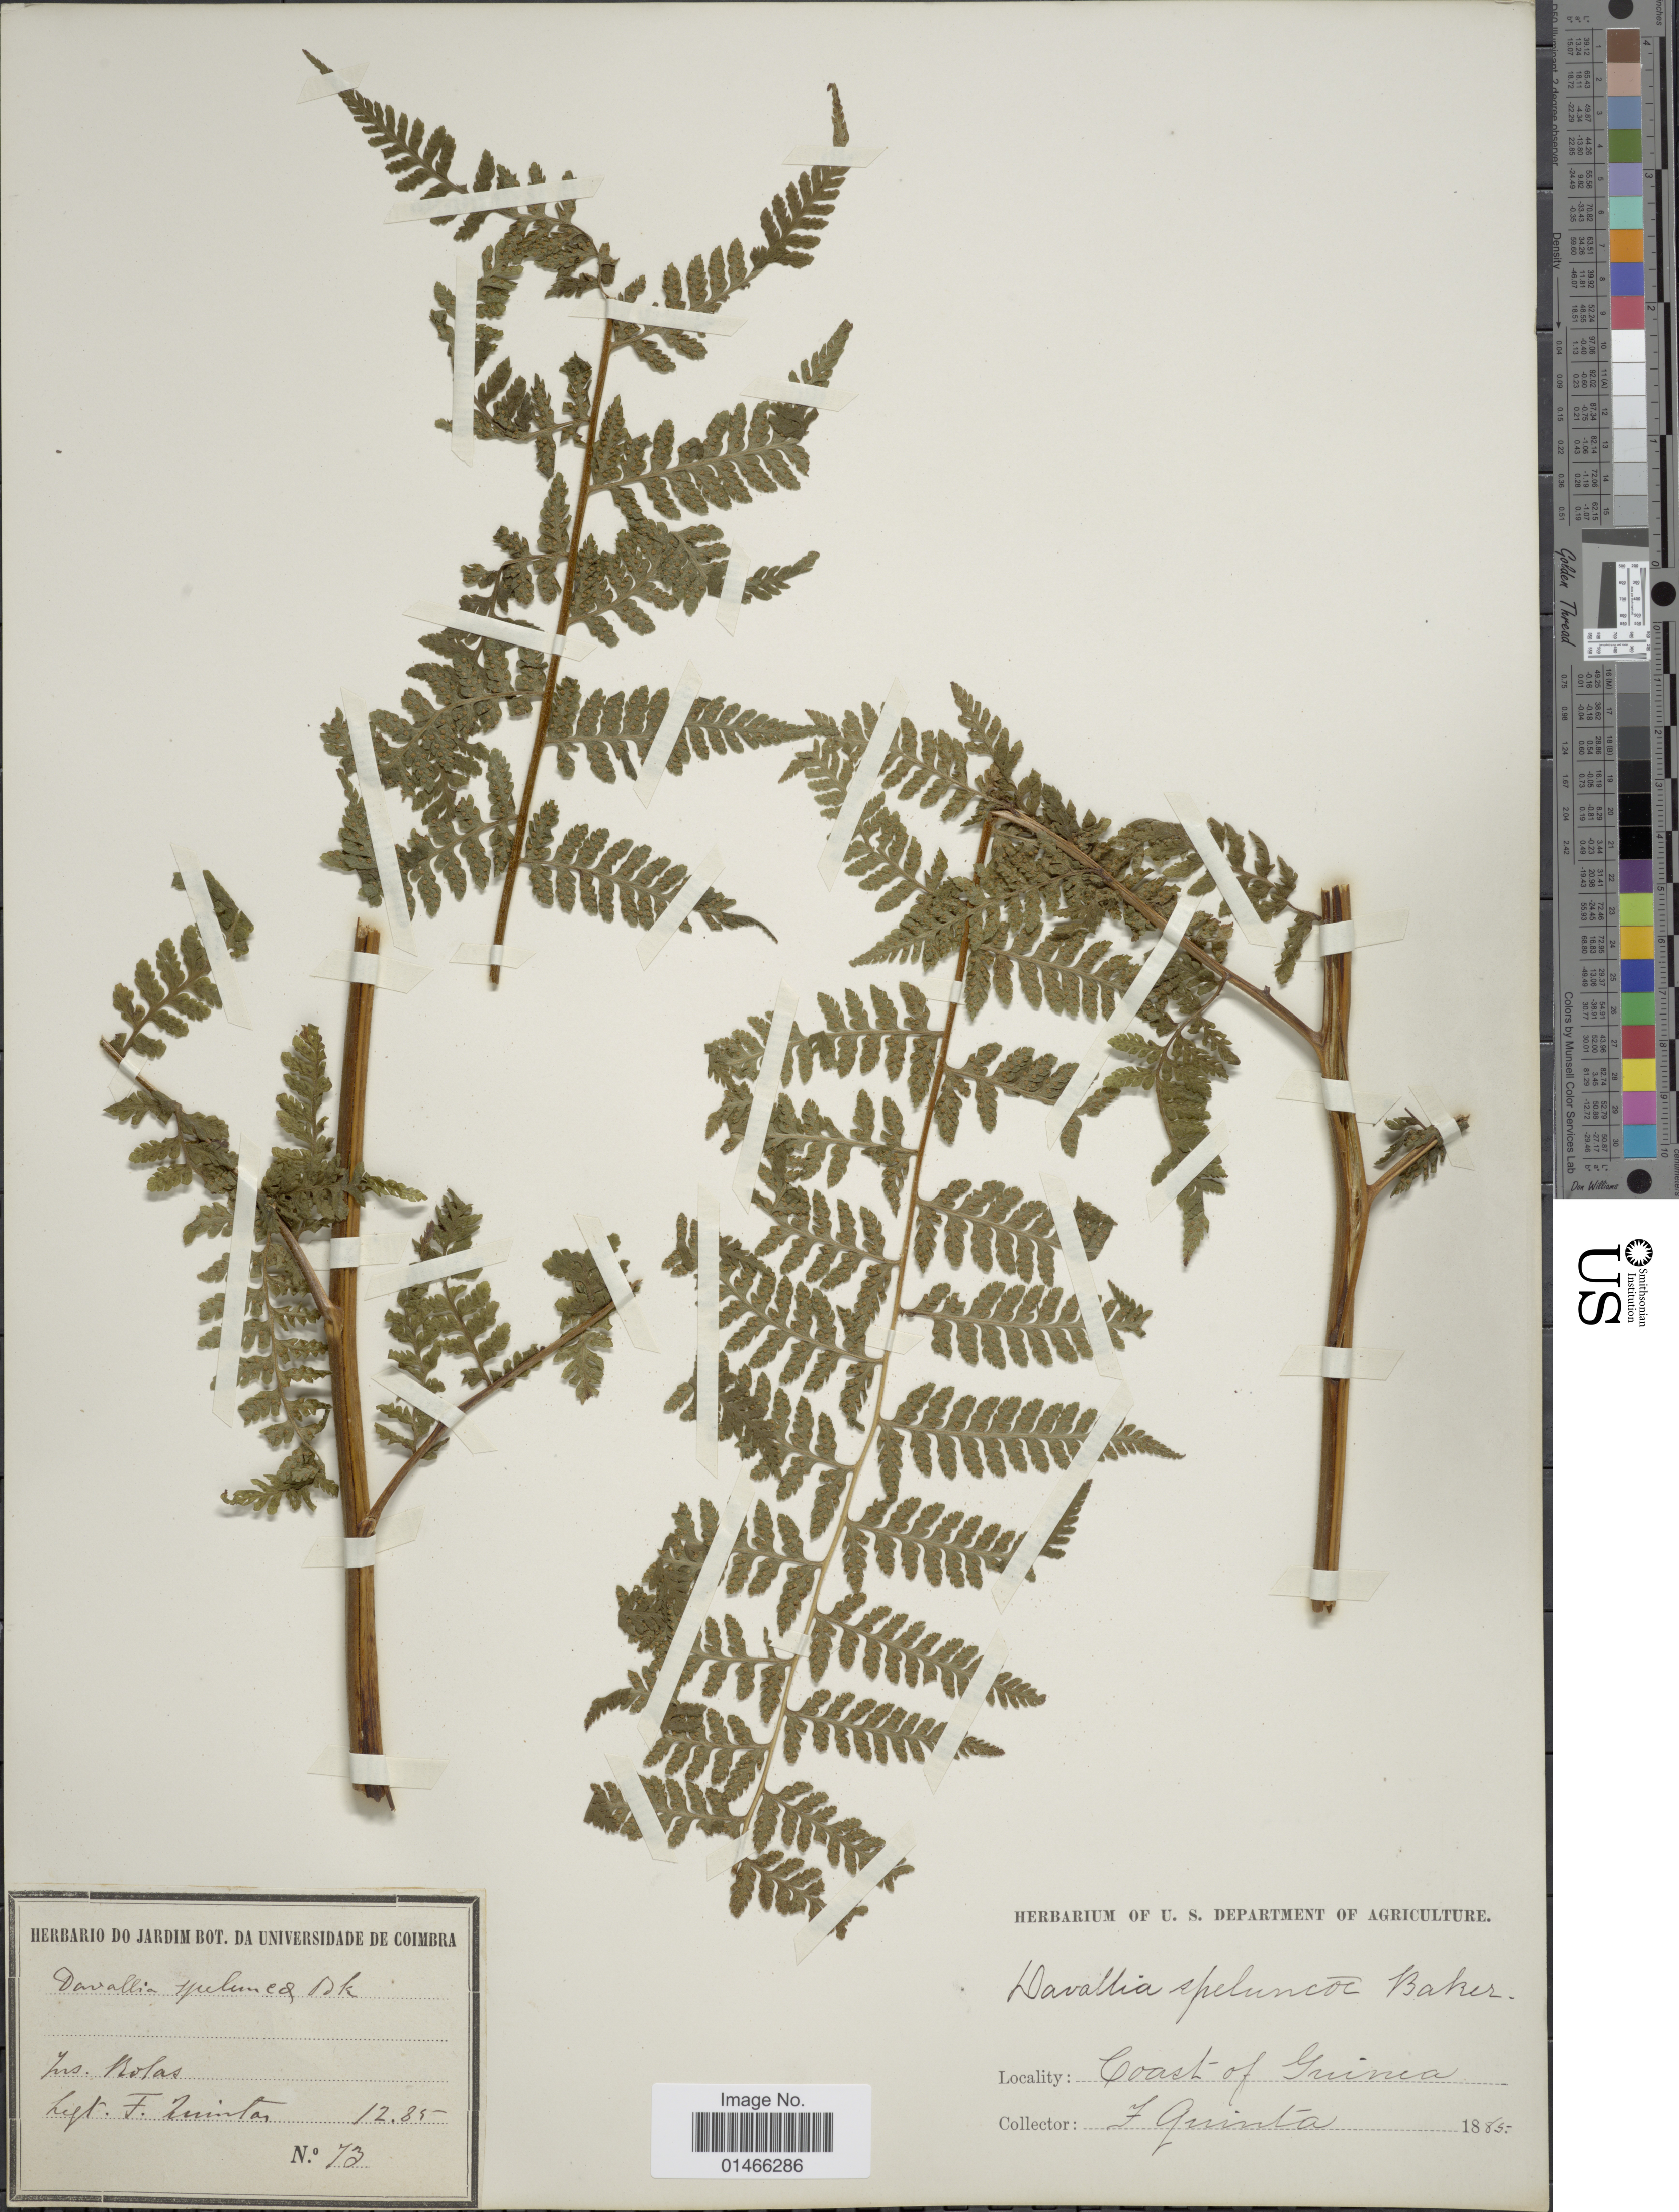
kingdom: Plantae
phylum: Tracheophyta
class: Polypodiopsida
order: Polypodiales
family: Dennstaedtiaceae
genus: Microlepia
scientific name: Microlepia speluncae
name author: (L.) T. Moore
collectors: F. Quintas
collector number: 73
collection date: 1885-12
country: São Tomé and Principe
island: Rolas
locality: Ins. Rolas. Coast of Guinea.